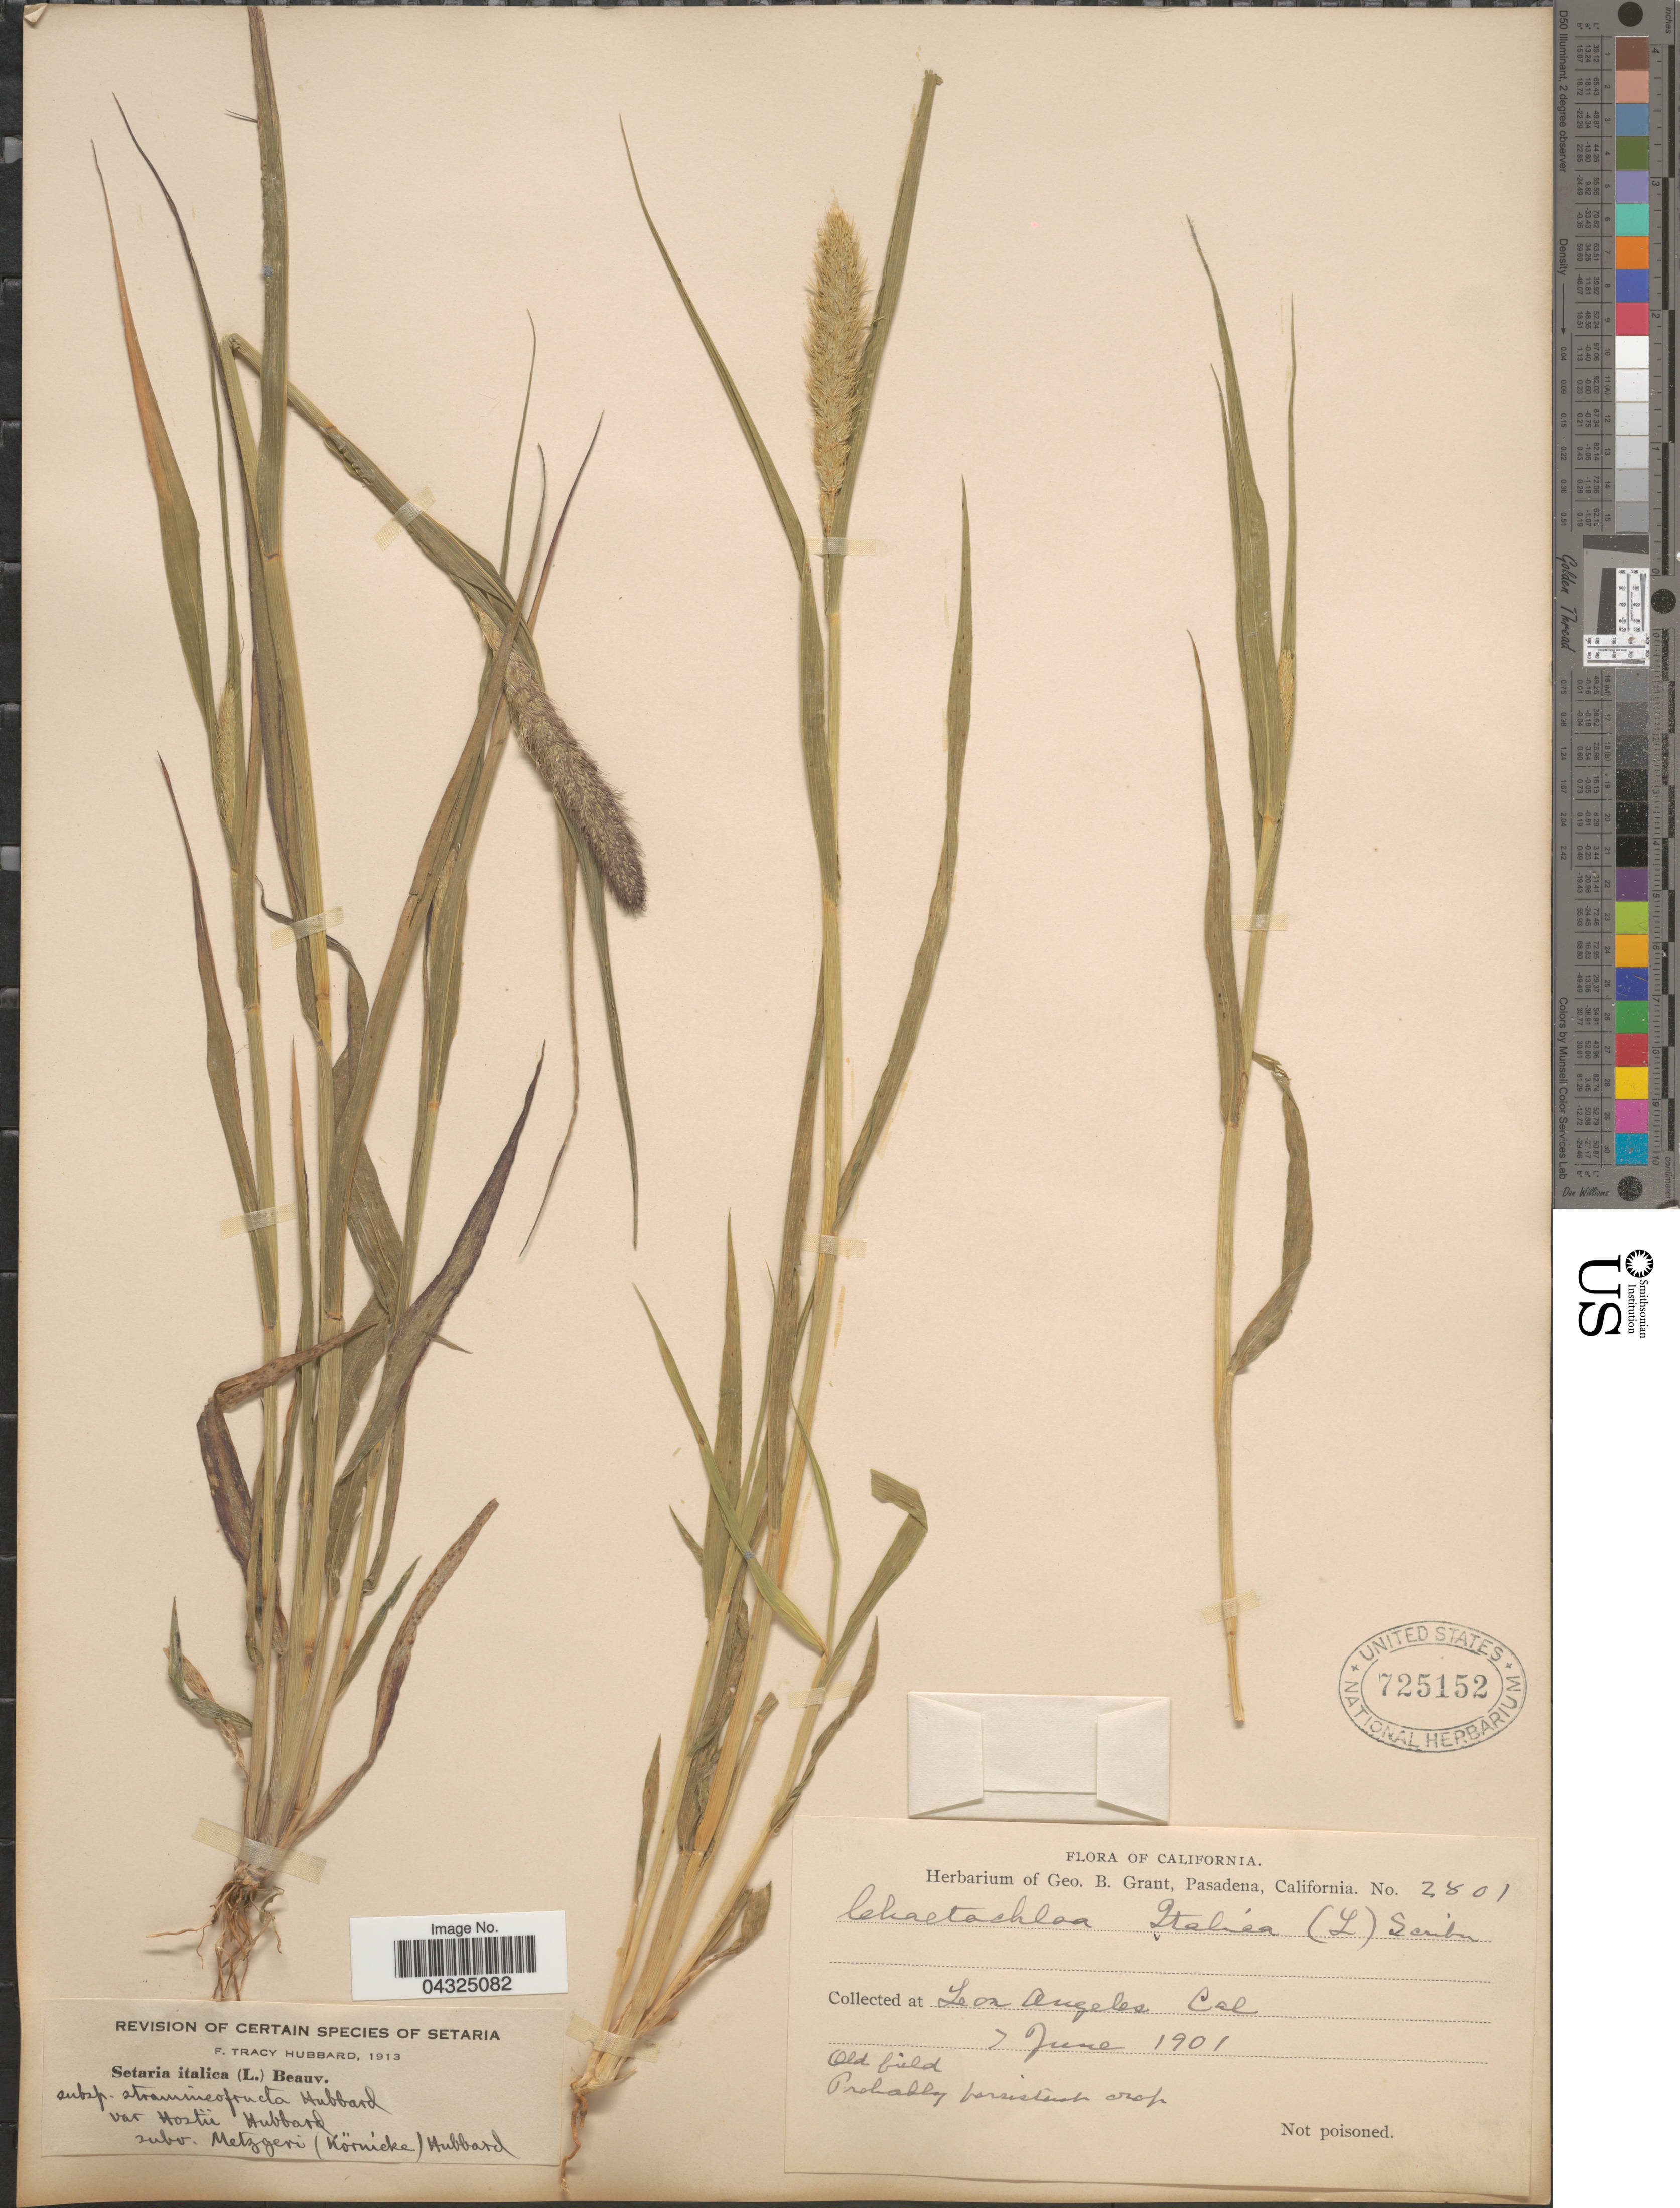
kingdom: Plantae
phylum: Tracheophyta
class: Liliopsida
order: Poales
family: Poaceae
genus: Setaria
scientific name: Setaria italica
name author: (L.) P. Beauv.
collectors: ex herb. Geo. B. Grant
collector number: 2801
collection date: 1901-06-07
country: United States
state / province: California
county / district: Los Angeles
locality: Los Angeles. Old field.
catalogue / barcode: US 725152